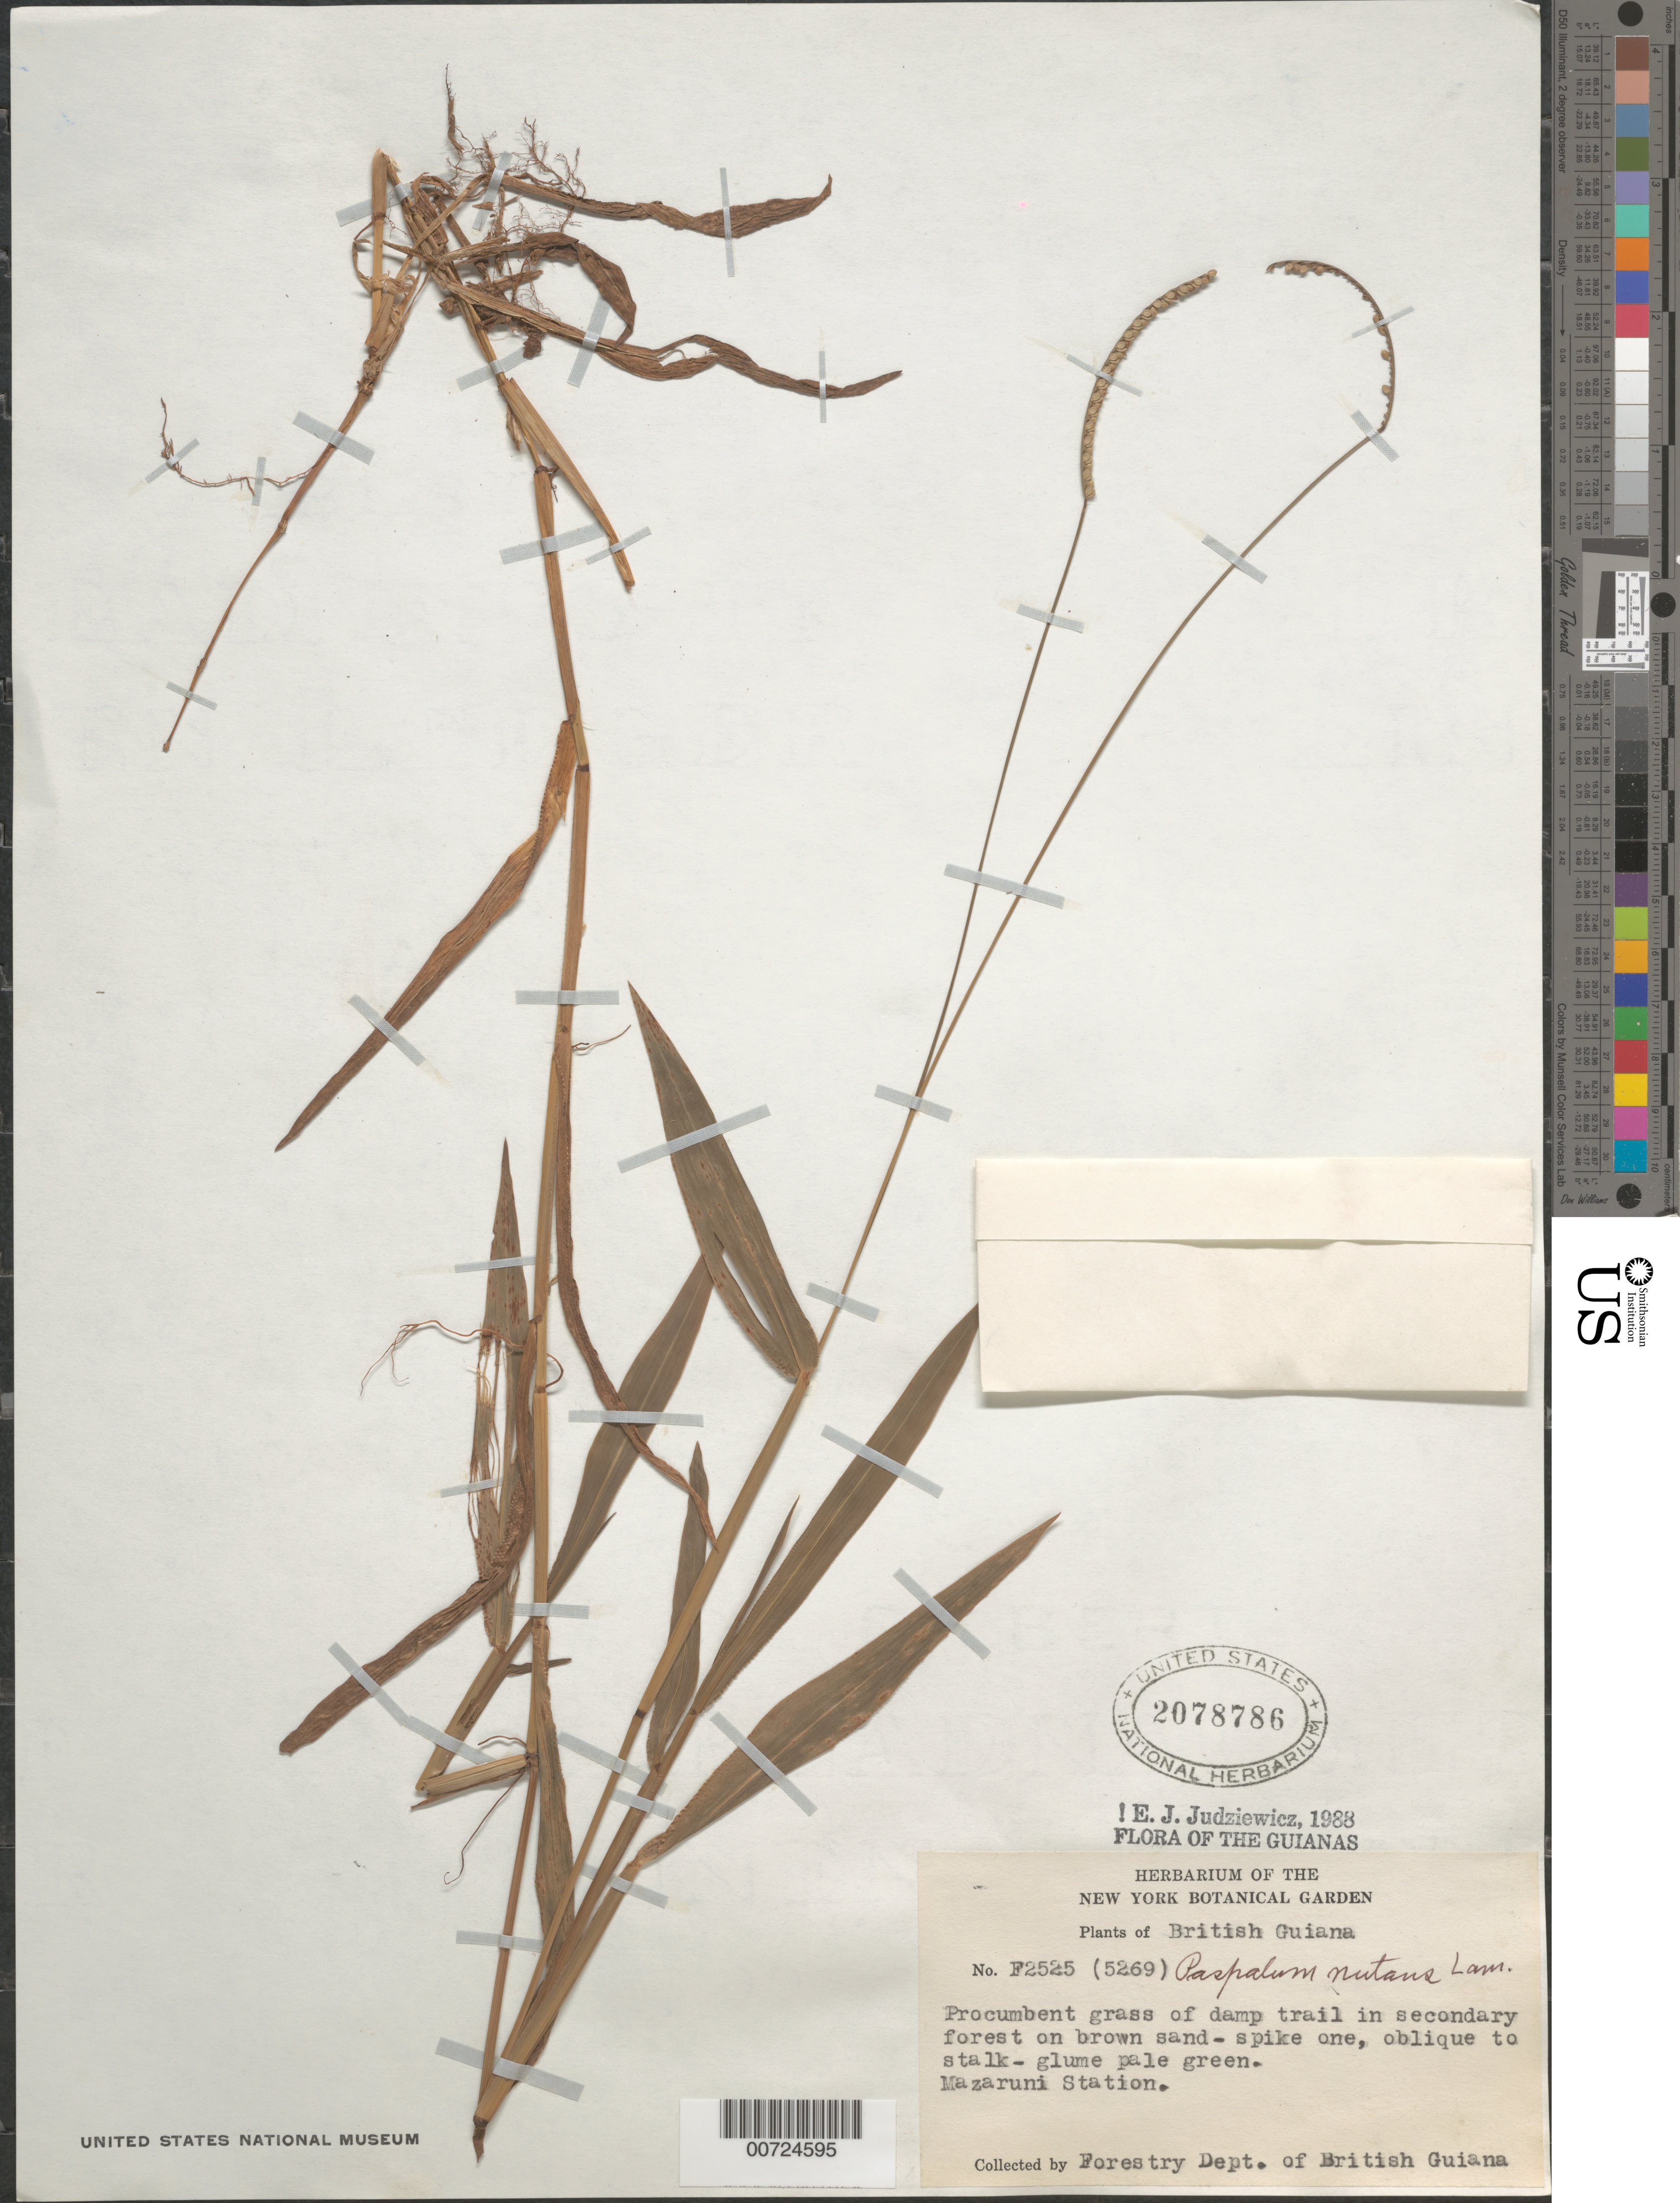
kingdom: Plantae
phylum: Tracheophyta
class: Liliopsida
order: Poales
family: Poaceae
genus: Paspalum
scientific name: Paspalum multicaule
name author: Poir.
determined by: Judziewicz, E. J.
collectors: Forest Dept. B. G. & British Guiana Forestry Dept.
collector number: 5269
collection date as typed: s.d.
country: Guyana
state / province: Cuyuni-Mazaruni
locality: Mazaruni Station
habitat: Damp trail in secondary forest on brown sand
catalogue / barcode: US 2078786